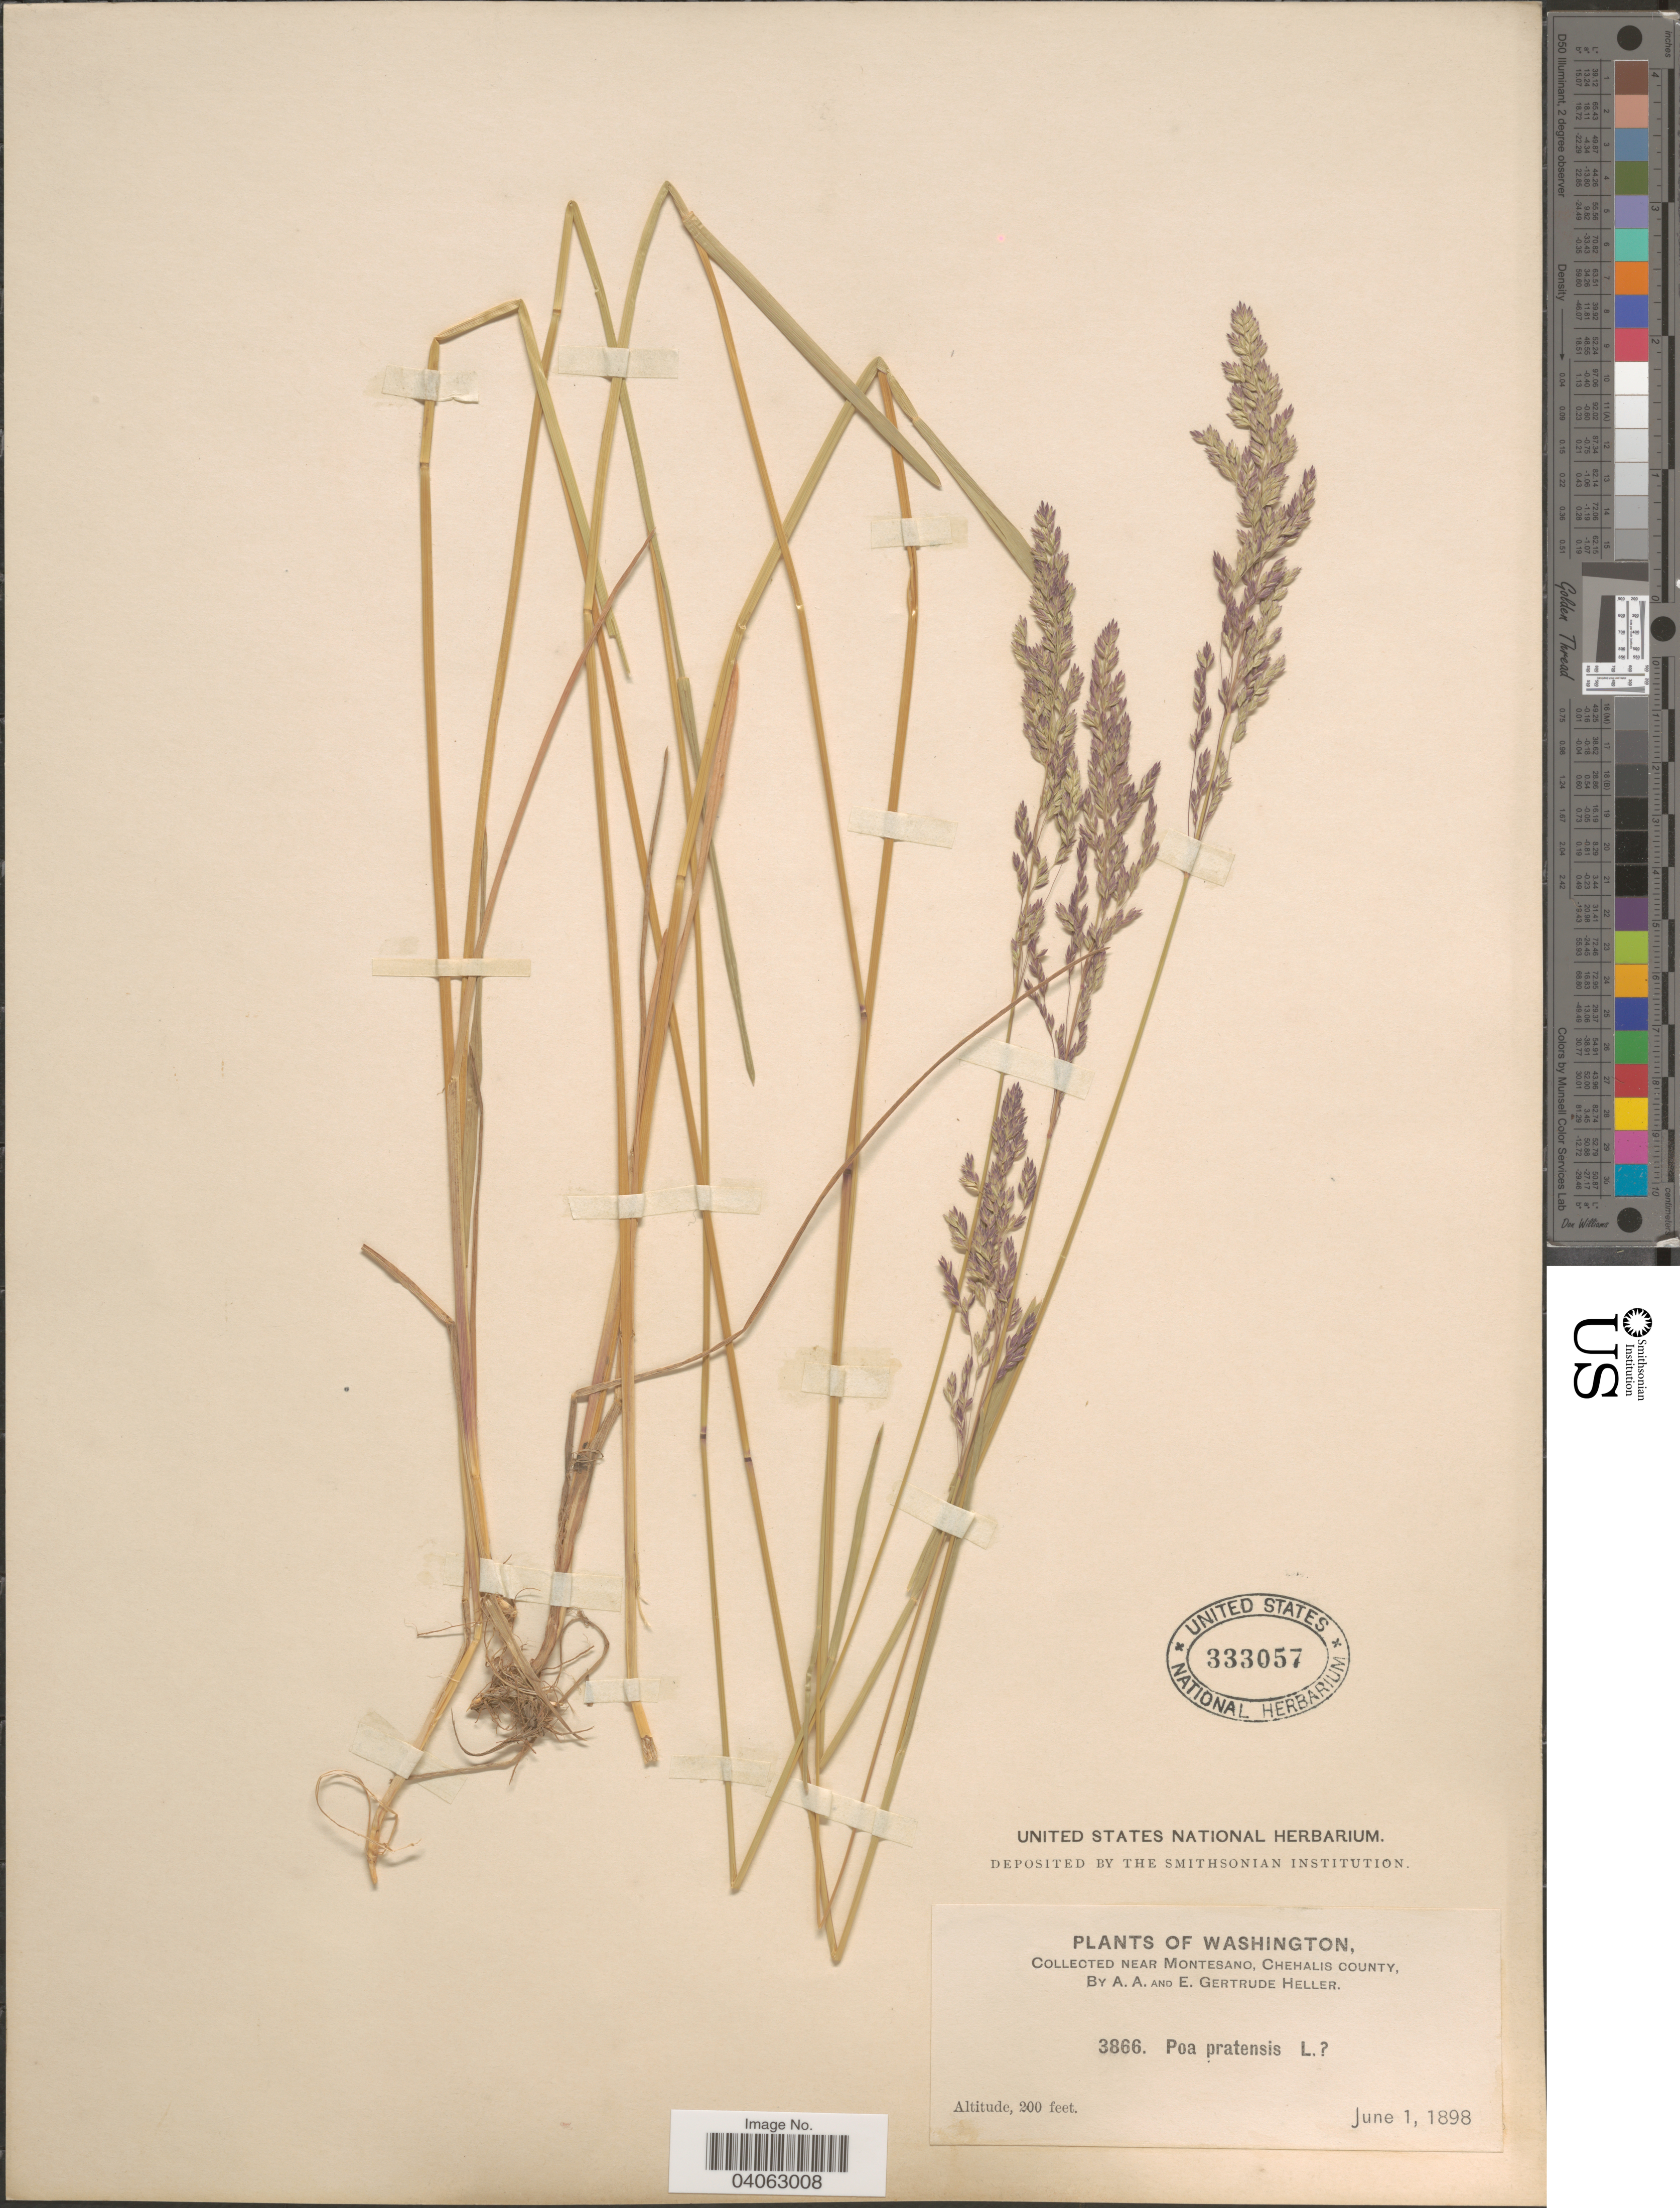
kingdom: Plantae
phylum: Tracheophyta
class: Liliopsida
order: Poales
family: Poaceae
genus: Poa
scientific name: Poa pratensis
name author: L.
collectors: A. A. Heller & E. G. Heller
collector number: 3866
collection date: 1898-06-01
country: United States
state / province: Washington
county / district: Grays Harbor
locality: Near Montesano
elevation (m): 61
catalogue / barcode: US 333057